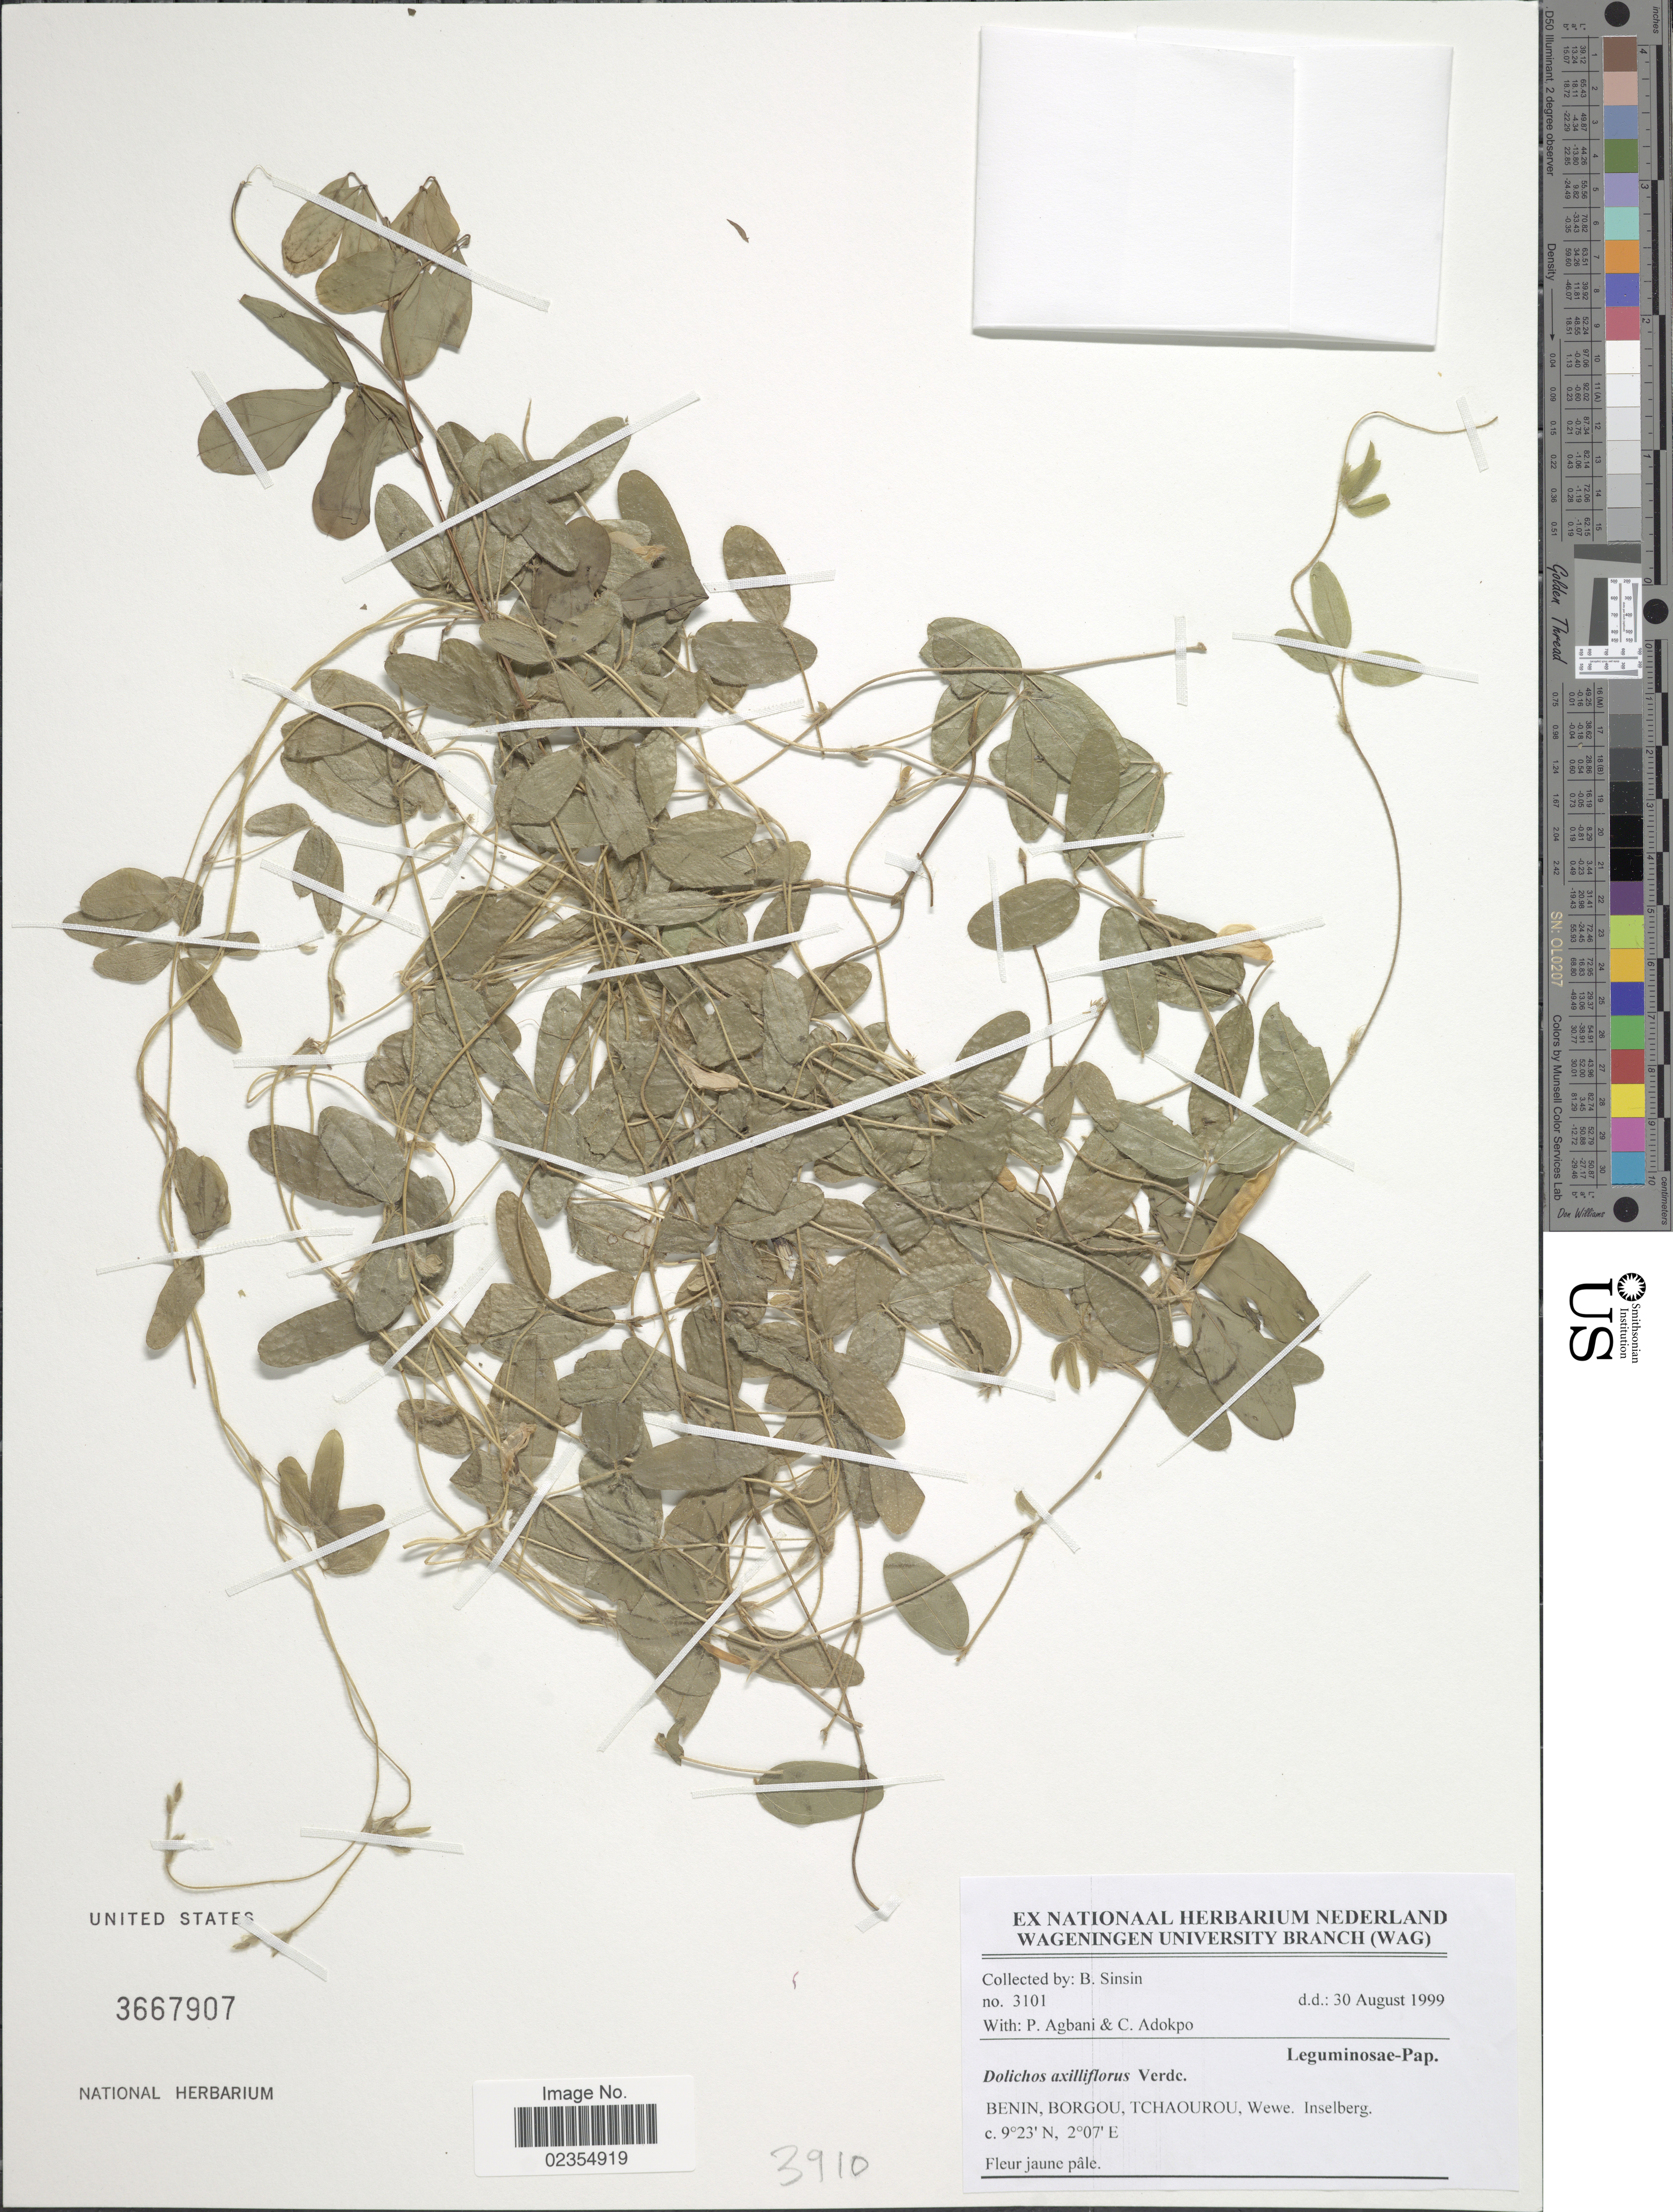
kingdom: Plantae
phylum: Tracheophyta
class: Magnoliopsida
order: Fabales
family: Fabaceae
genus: Dolichos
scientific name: Dolichos axilliflorus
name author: Verdc.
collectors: B. Sinsin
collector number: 3101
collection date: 1999-08-30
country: Benin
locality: Borgou, Tchaourou, Wewe, Inselberg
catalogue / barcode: US 3667907